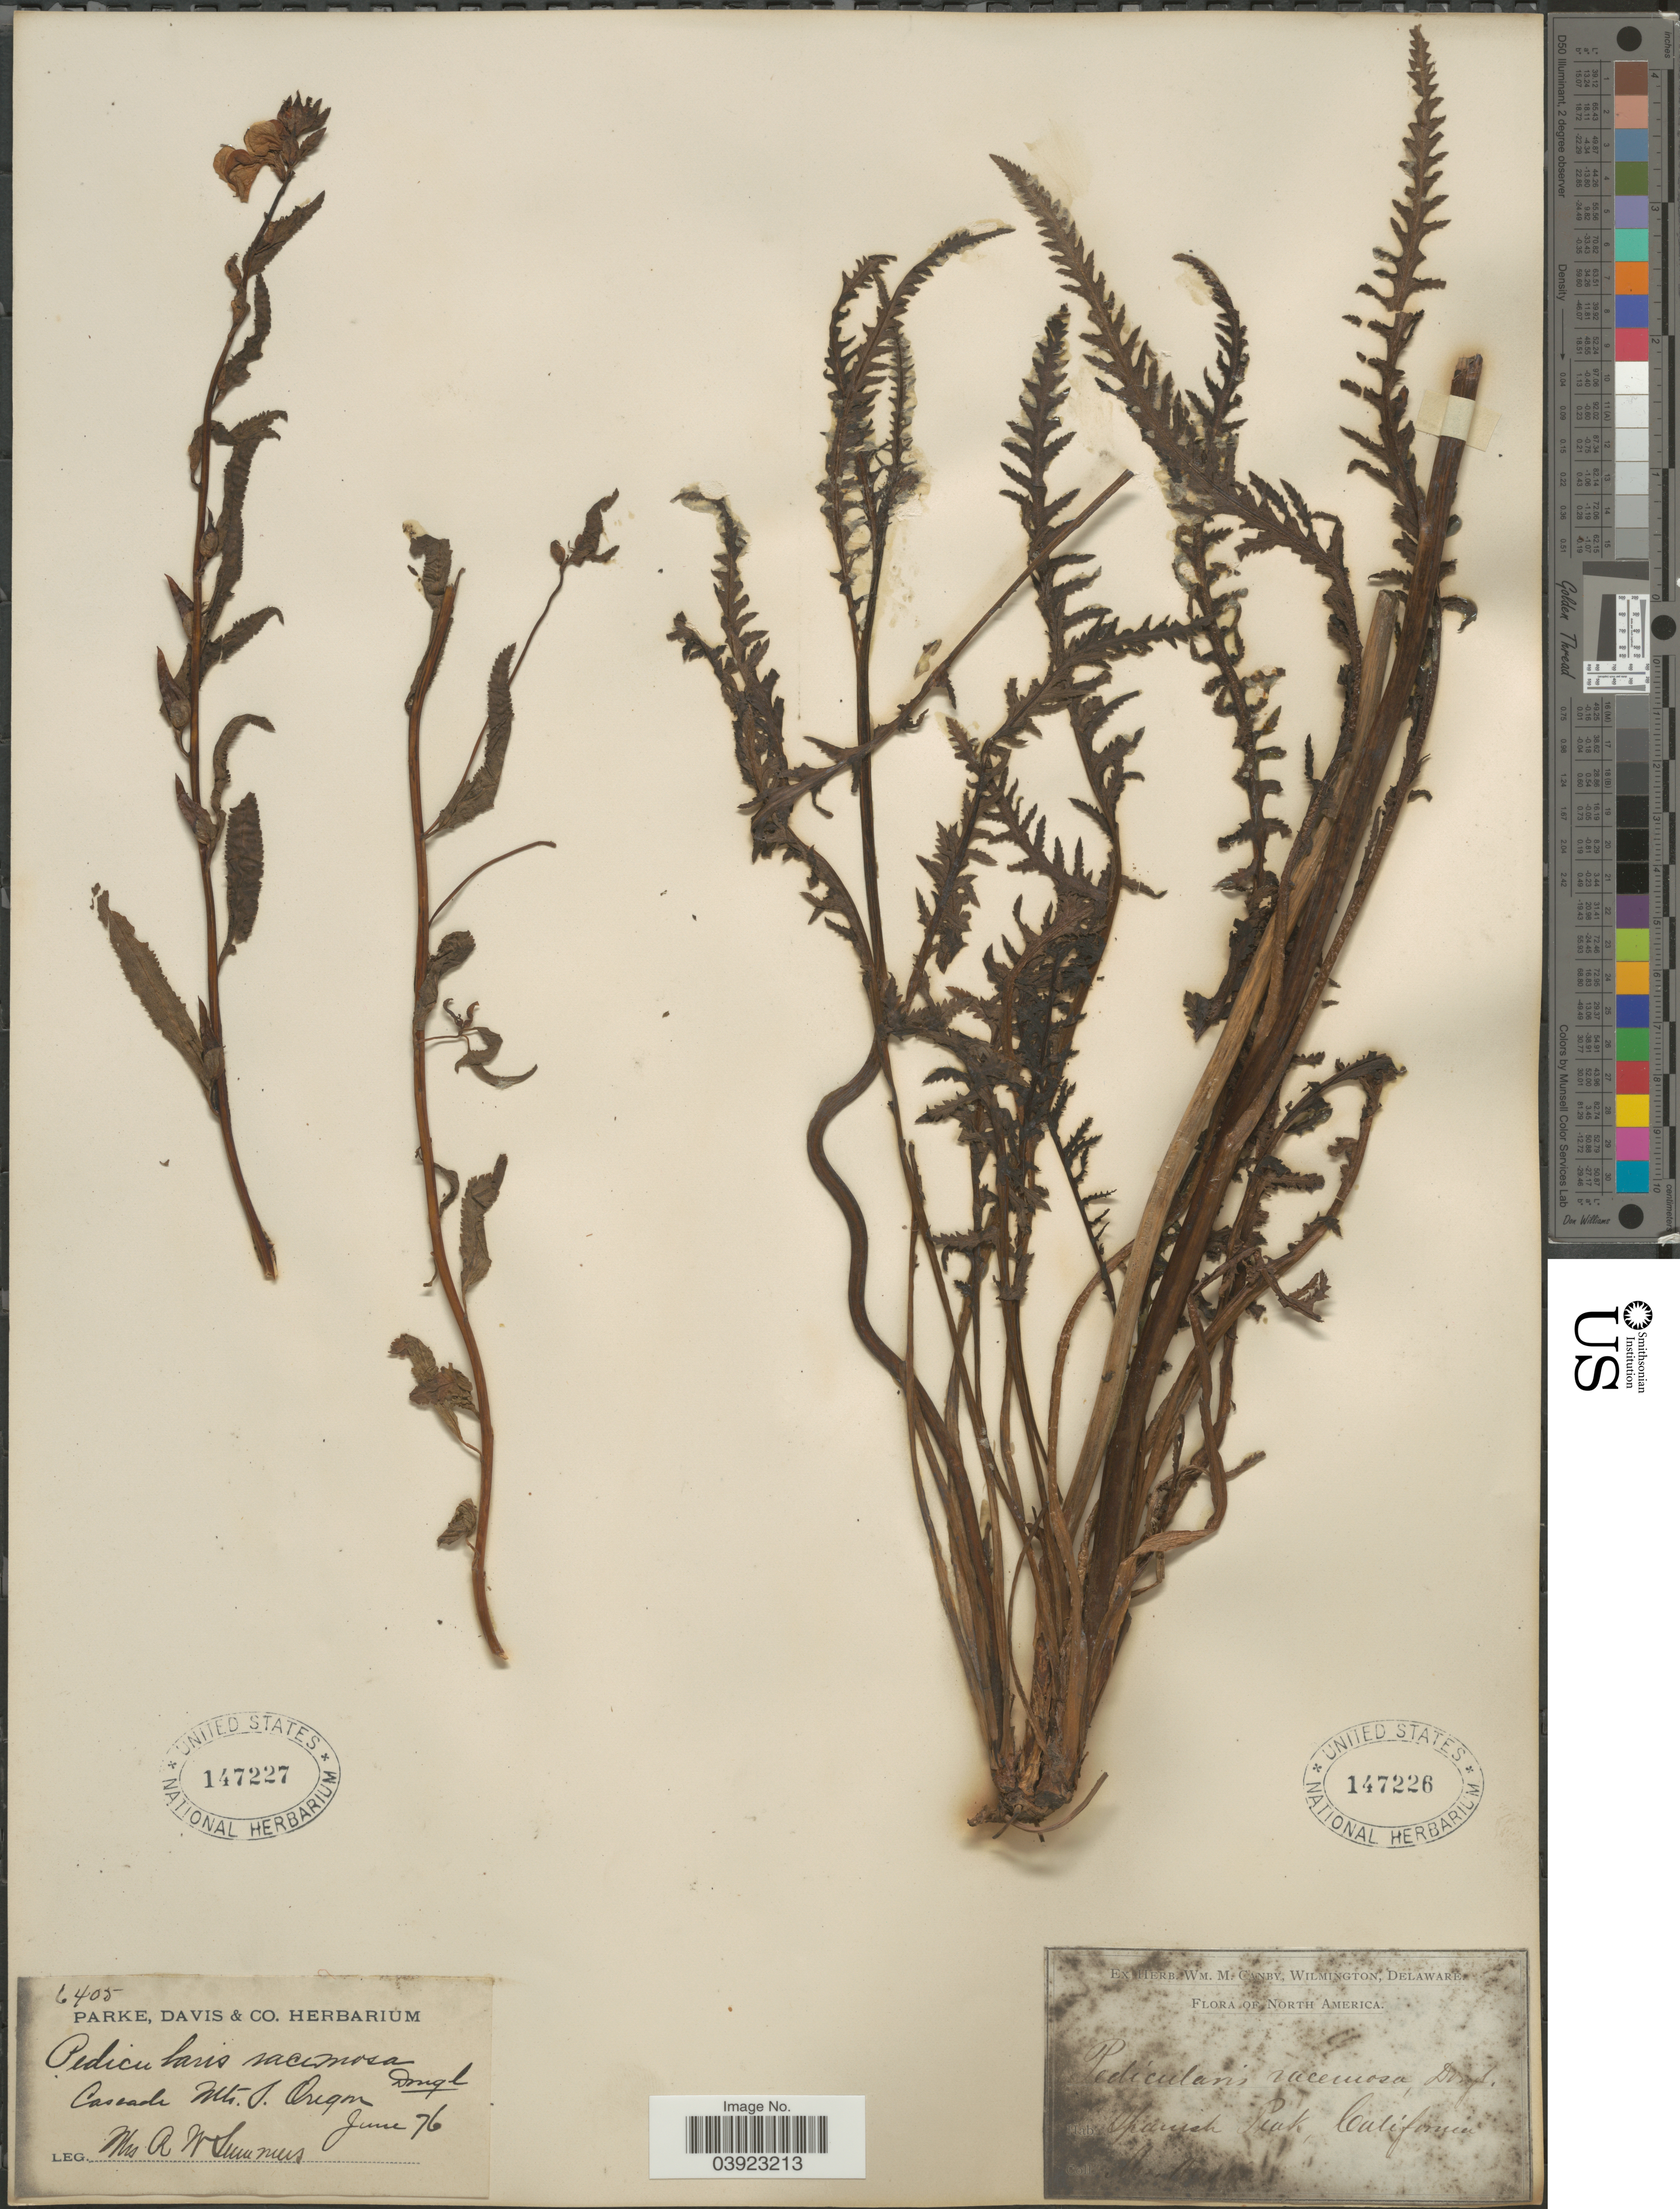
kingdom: Plantae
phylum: Tracheophyta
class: Magnoliopsida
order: Lamiales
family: Orobanchaceae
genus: Pedicularis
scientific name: Pedicularis racemosa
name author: Douglas ex Benth.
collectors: Austin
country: United States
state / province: California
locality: Spanish Peak.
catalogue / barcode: US 147226